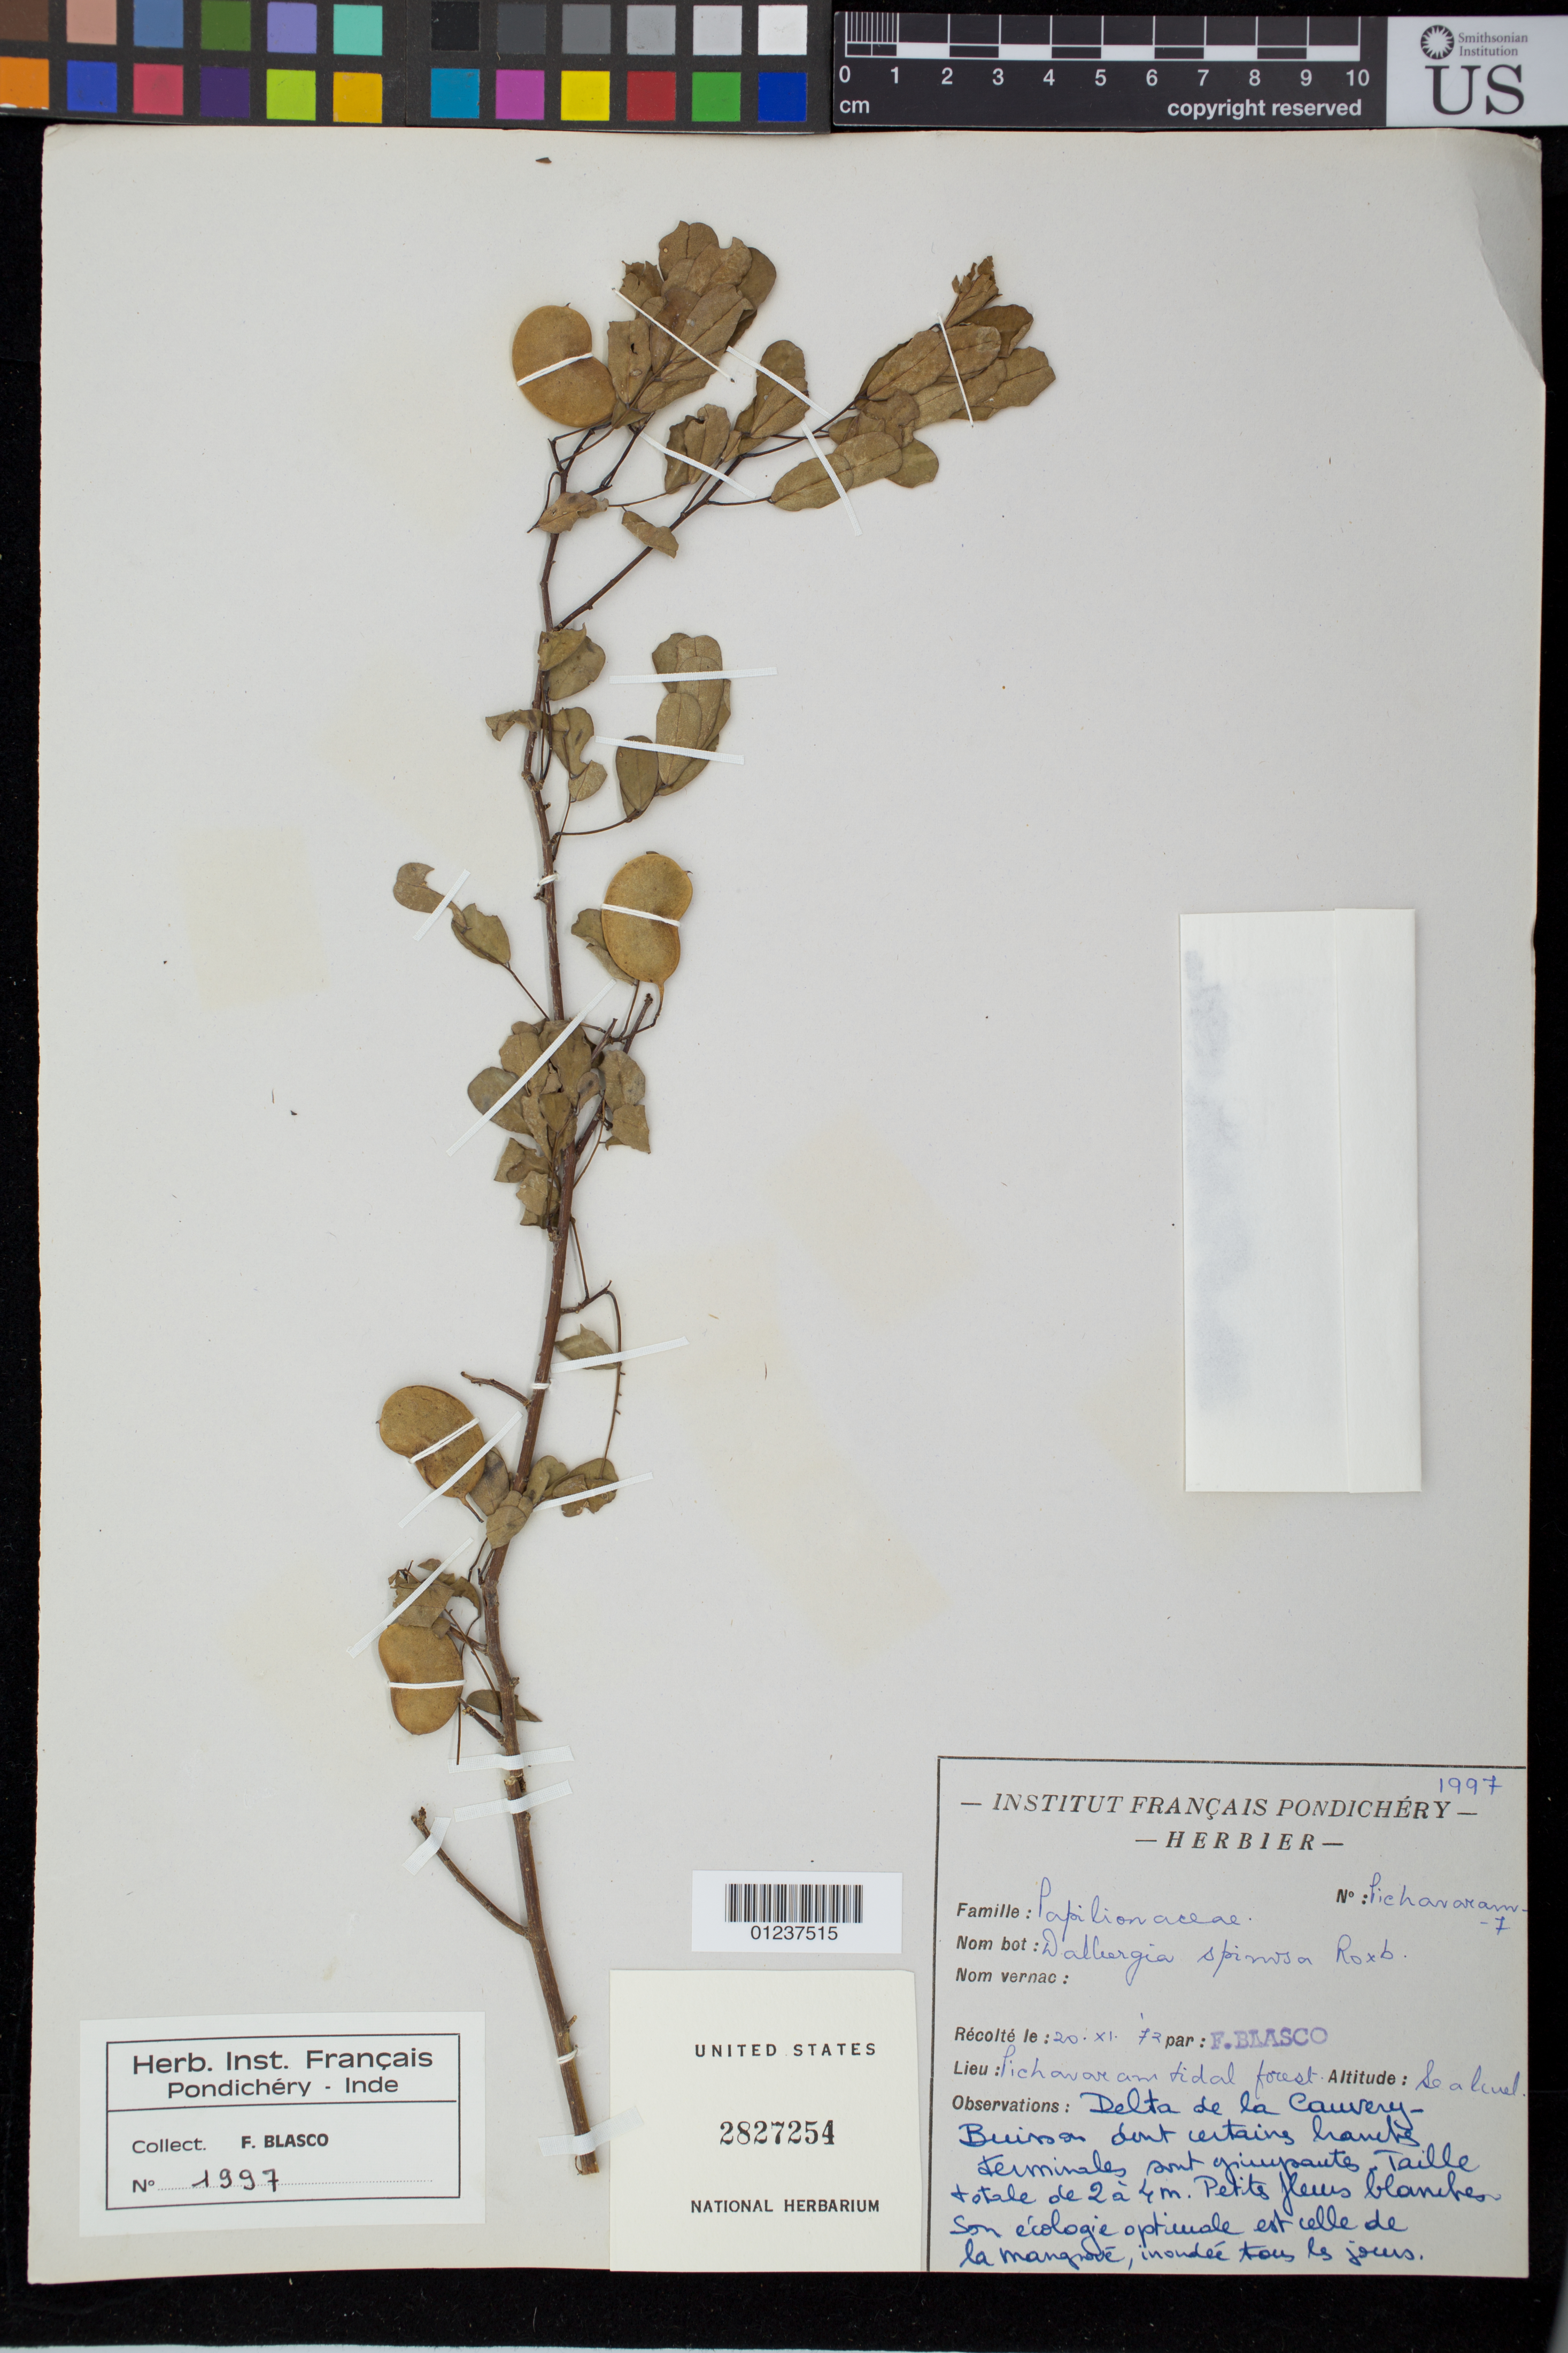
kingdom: Plantae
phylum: Tracheophyta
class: Magnoliopsida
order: Fabales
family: Fabaceae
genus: Dalbergia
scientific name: Dalbergia spinosa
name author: Roxb.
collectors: M. Blasco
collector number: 1997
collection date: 1972-11-20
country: India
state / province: Tamil Nadu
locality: Pichavaram tidal forest.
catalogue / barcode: US 2827254